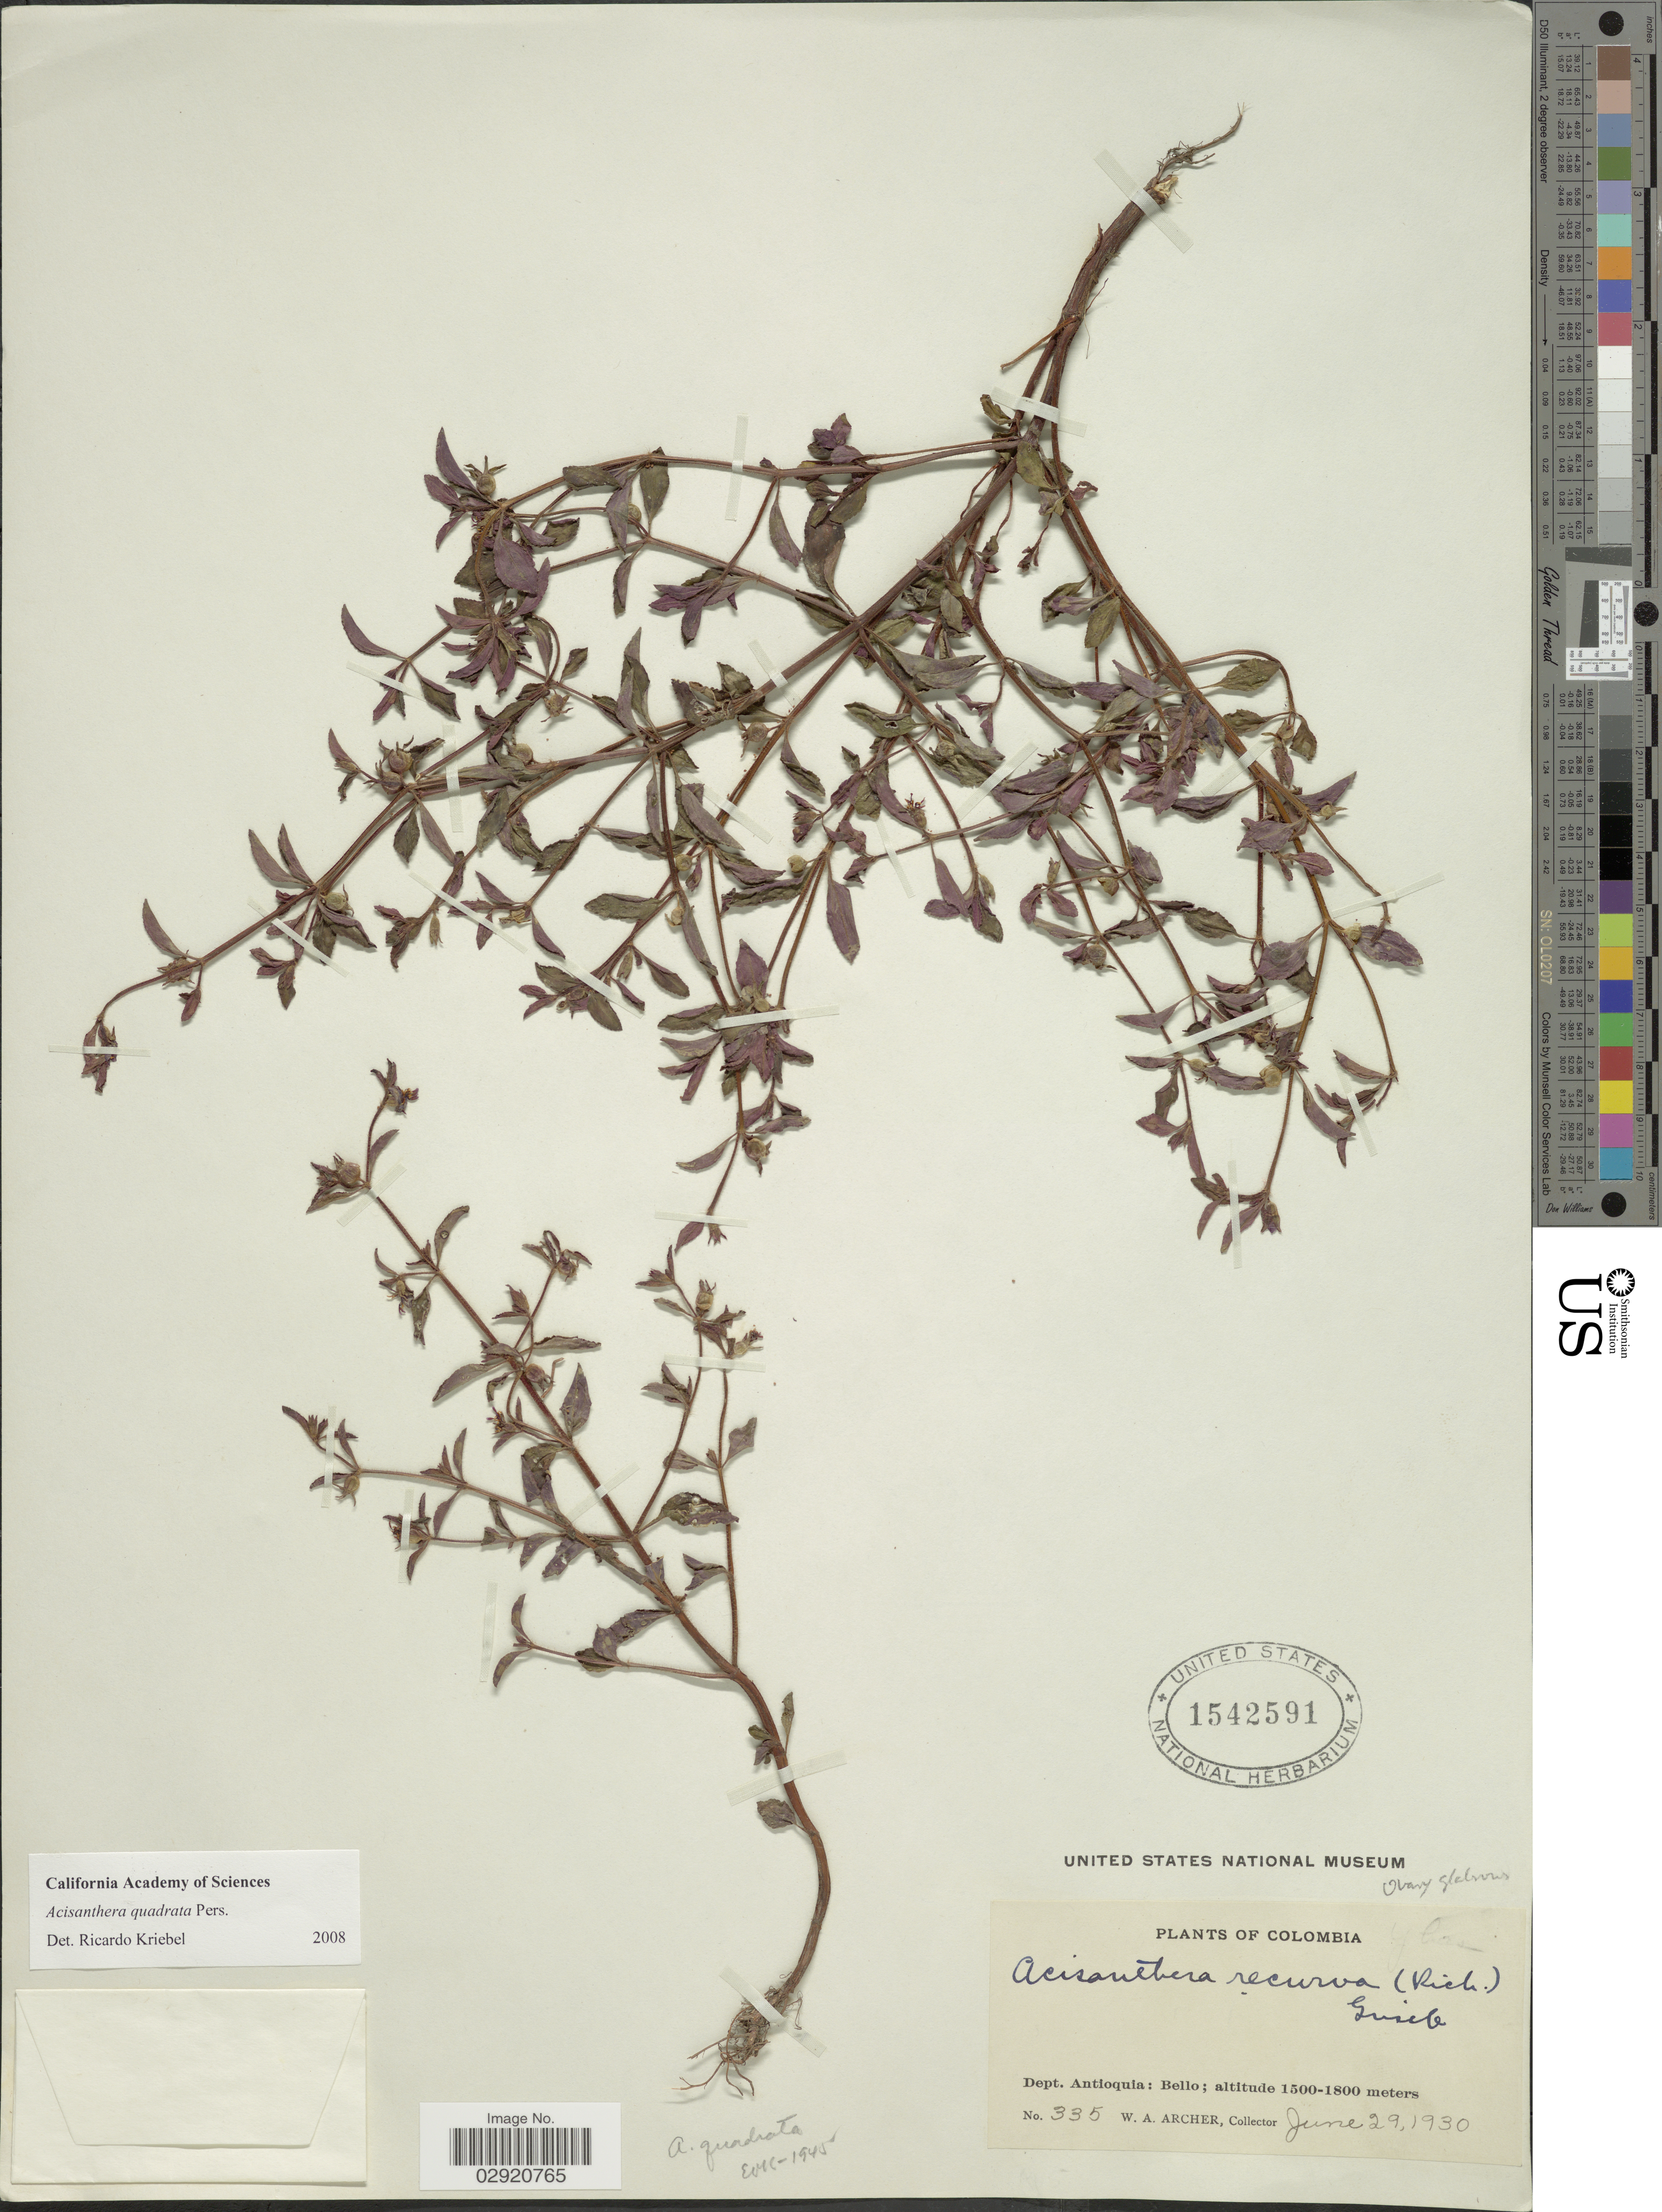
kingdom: Plantae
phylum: Tracheophyta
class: Magnoliopsida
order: Myrtales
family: Melastomataceae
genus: Acisanthera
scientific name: Acisanthera erecta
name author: Gleason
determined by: Nunes da Silva, Diego, (RB), Jardim Botanico do Rio de Janeiro - Herbario (BRAZIL)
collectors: W. Archer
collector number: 335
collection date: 1930-06-29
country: Colombia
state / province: Antioquia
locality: Dept. Antioquia: Bello.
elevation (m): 1500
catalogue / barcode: US 1542591